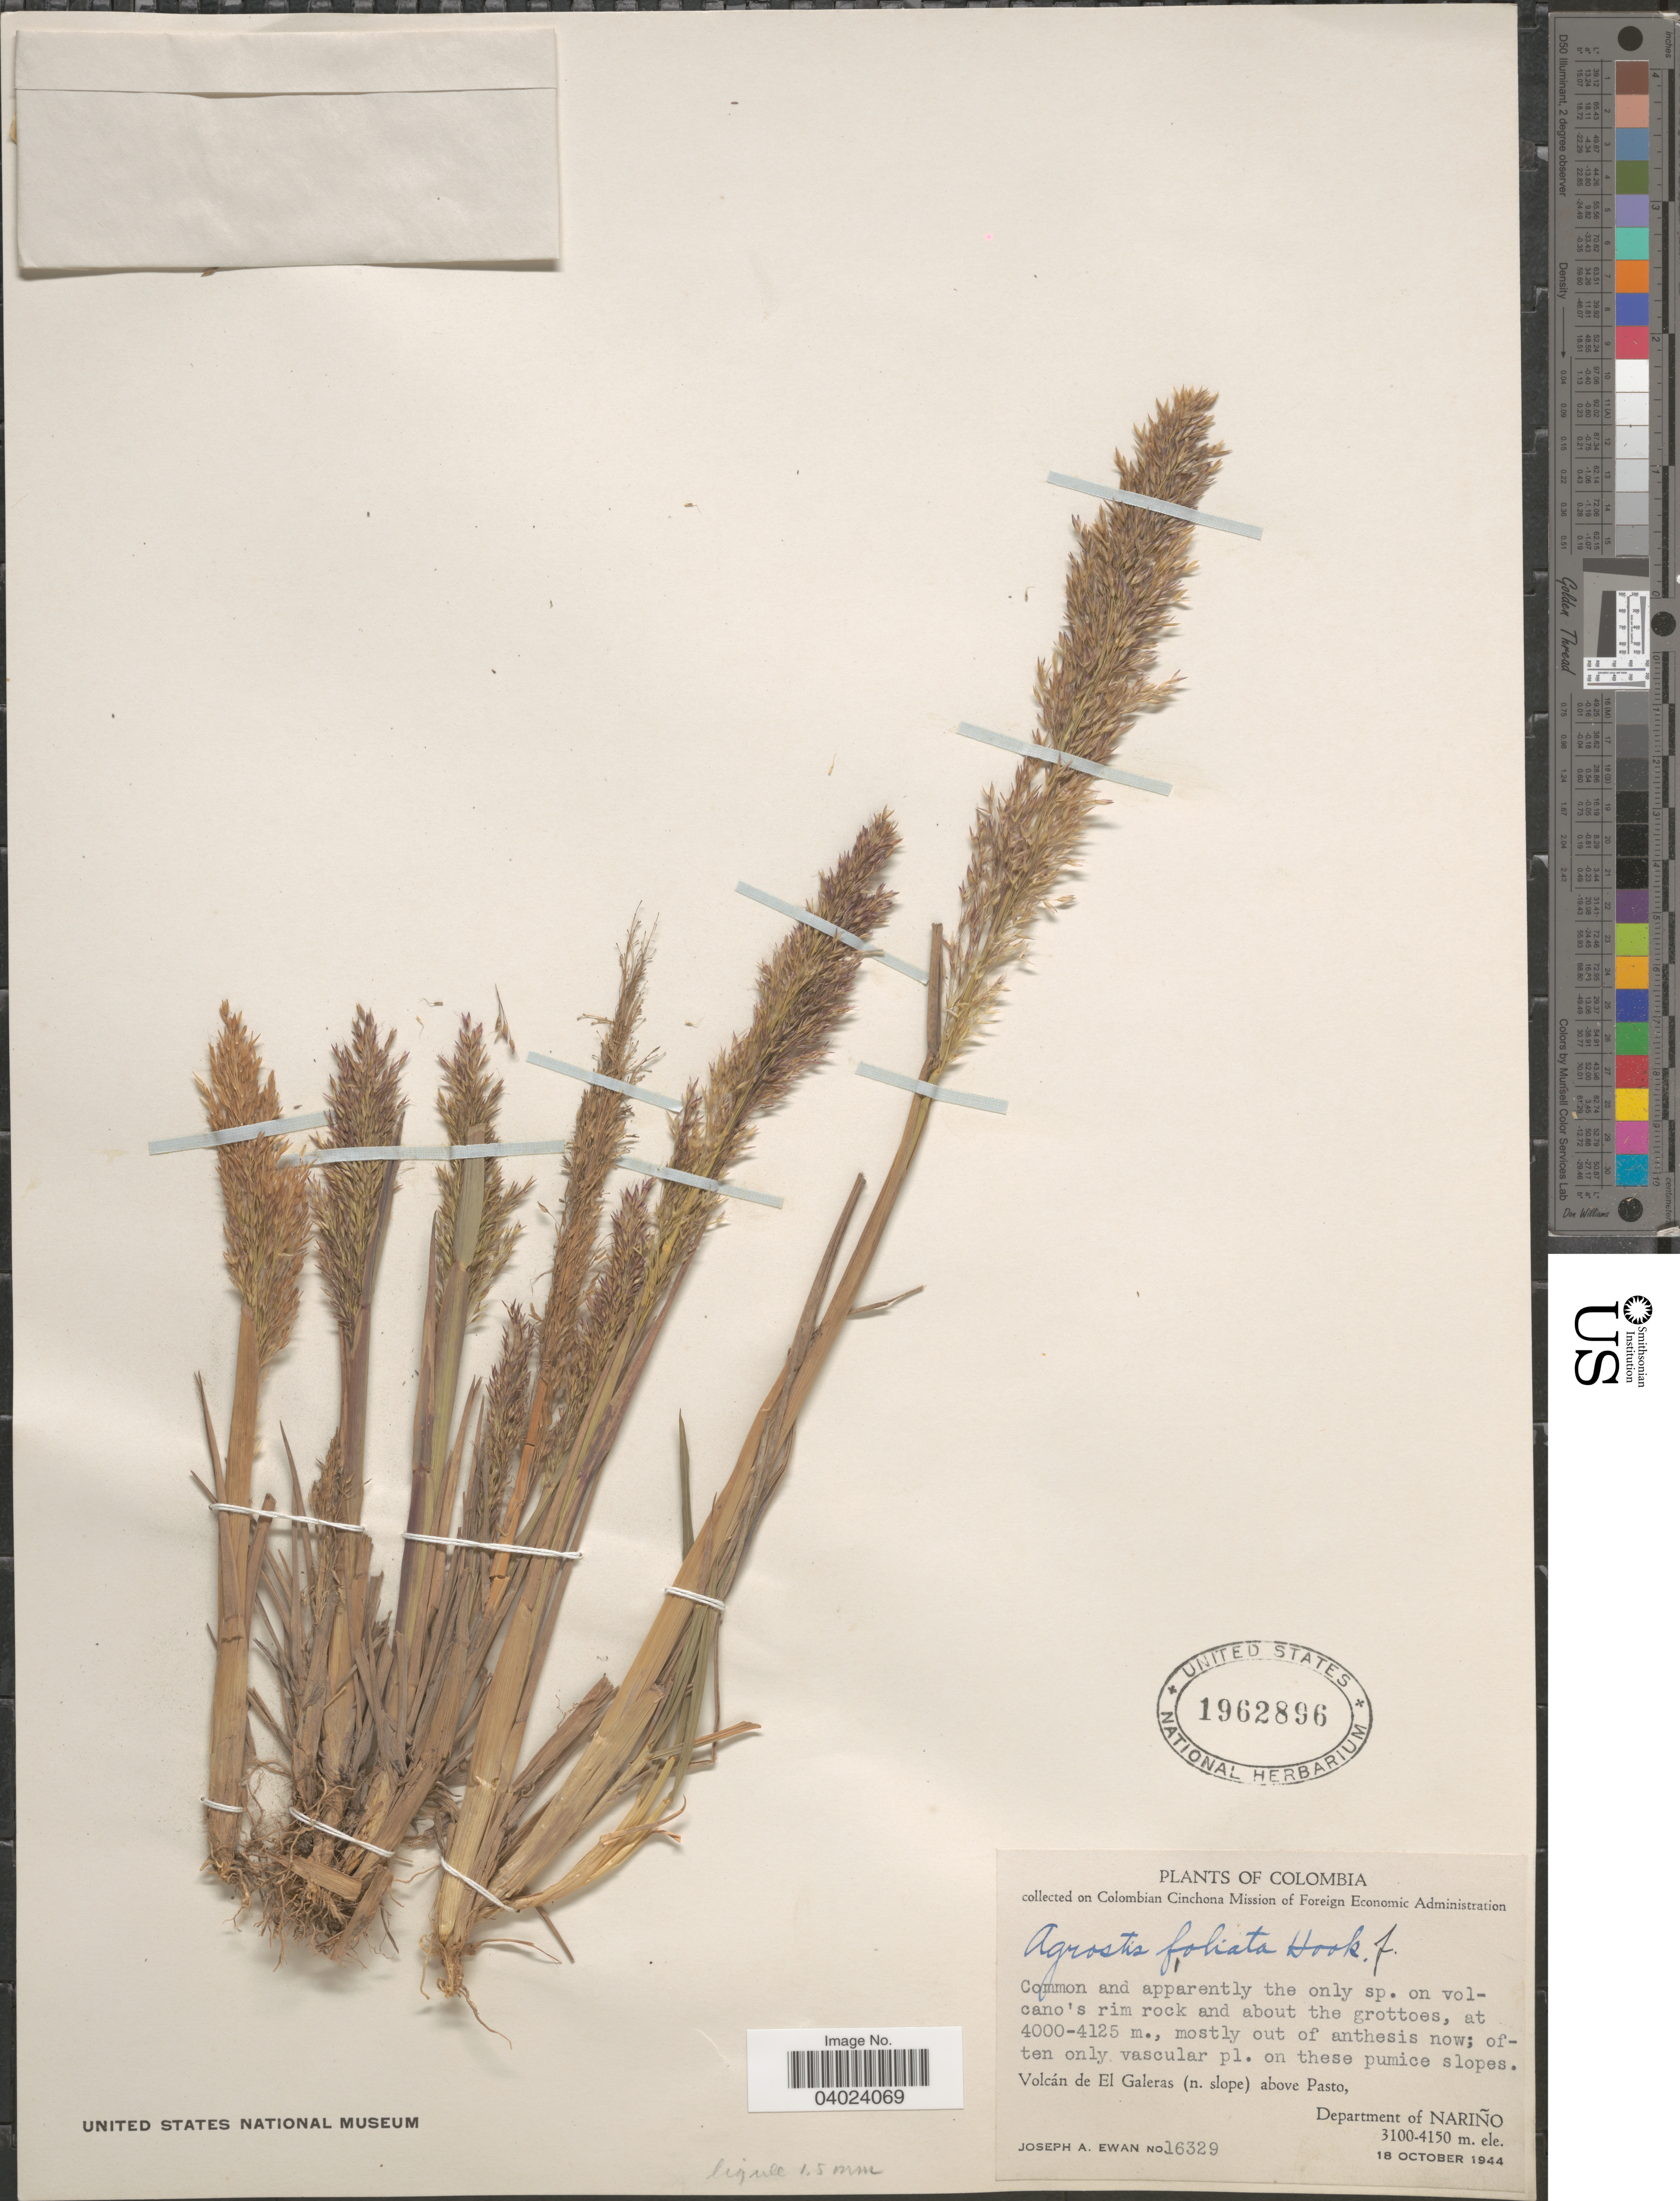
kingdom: Plantae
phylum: Tracheophyta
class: Liliopsida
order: Poales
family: Poaceae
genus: Agrostis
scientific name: Agrostis foliata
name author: Hook. f.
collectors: J. A. Ewan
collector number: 16329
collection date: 1944-10-18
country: Colombia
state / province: Nariño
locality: Volcán de El Galeras (n. slope) above Pasto, Department of Nariño.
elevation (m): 4000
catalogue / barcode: US 1962896